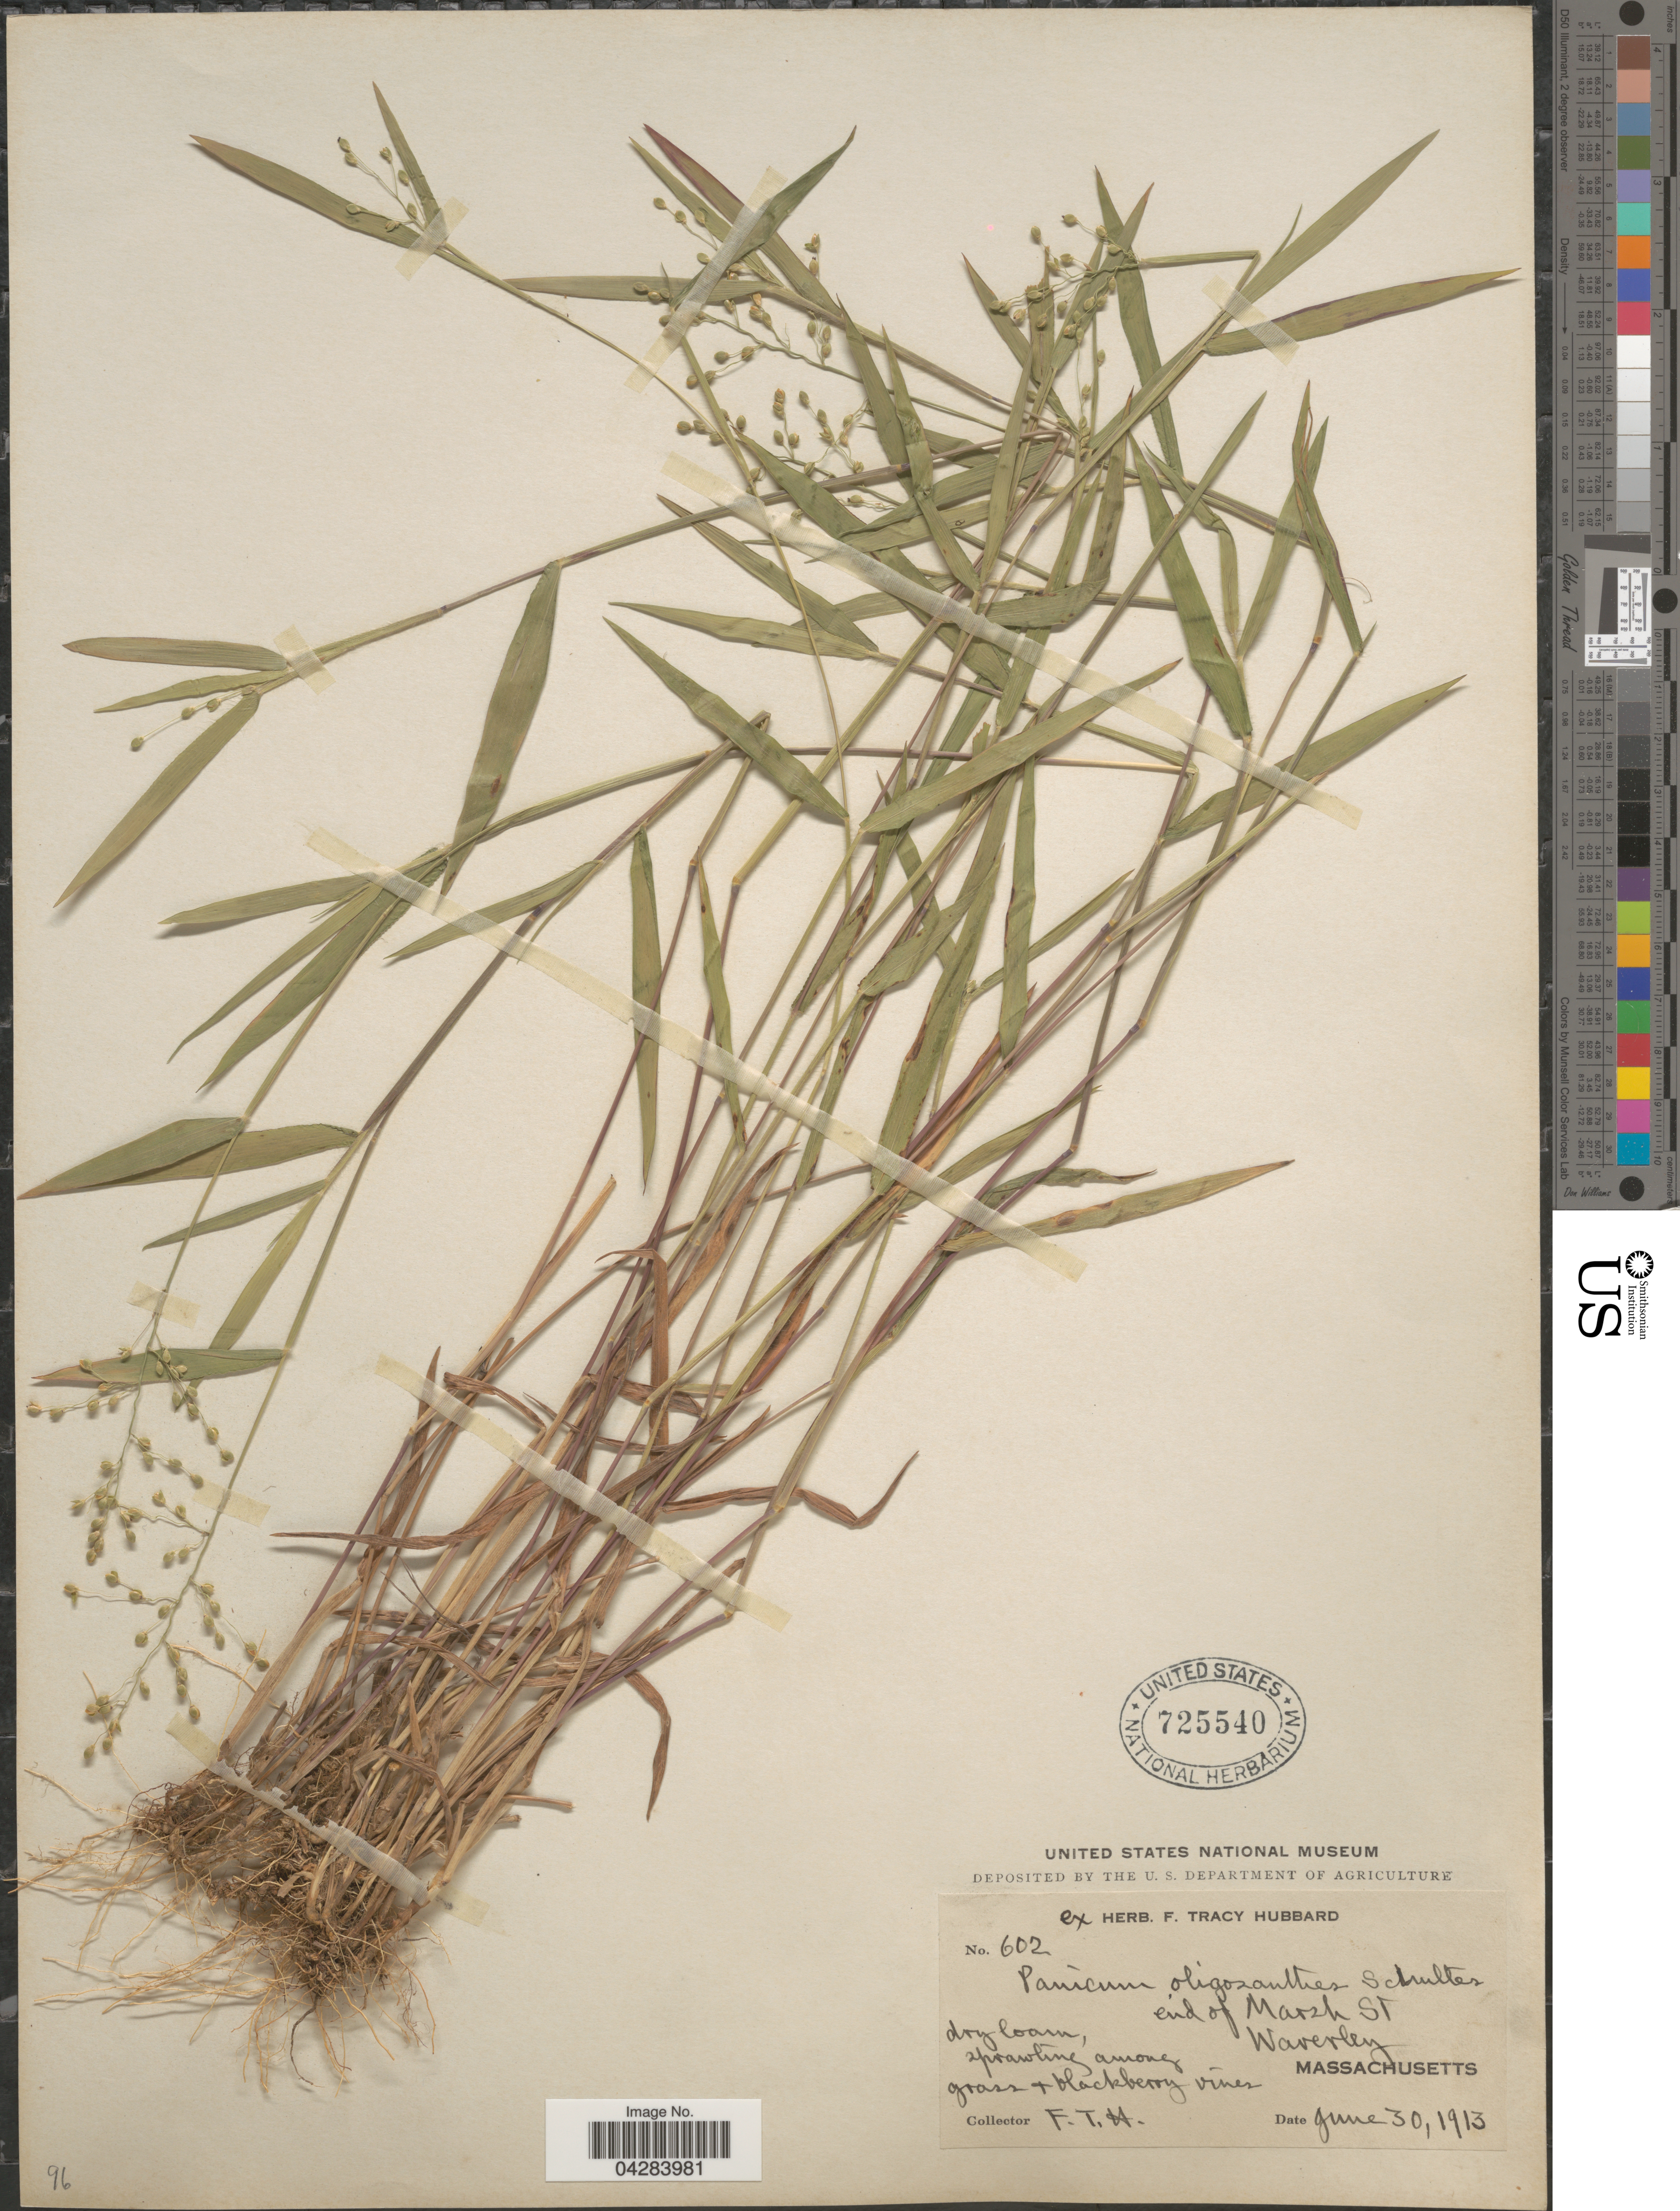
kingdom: Plantae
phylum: Tracheophyta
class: Liliopsida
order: Poales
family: Poaceae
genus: Dichanthelium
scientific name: Dichanthelium oligosanthes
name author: (Schult.) Gould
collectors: F. T. Hubbard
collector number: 602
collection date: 1913-06-30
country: United States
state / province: Massachusetts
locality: End of Marsh St Waverley.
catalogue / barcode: US 725540